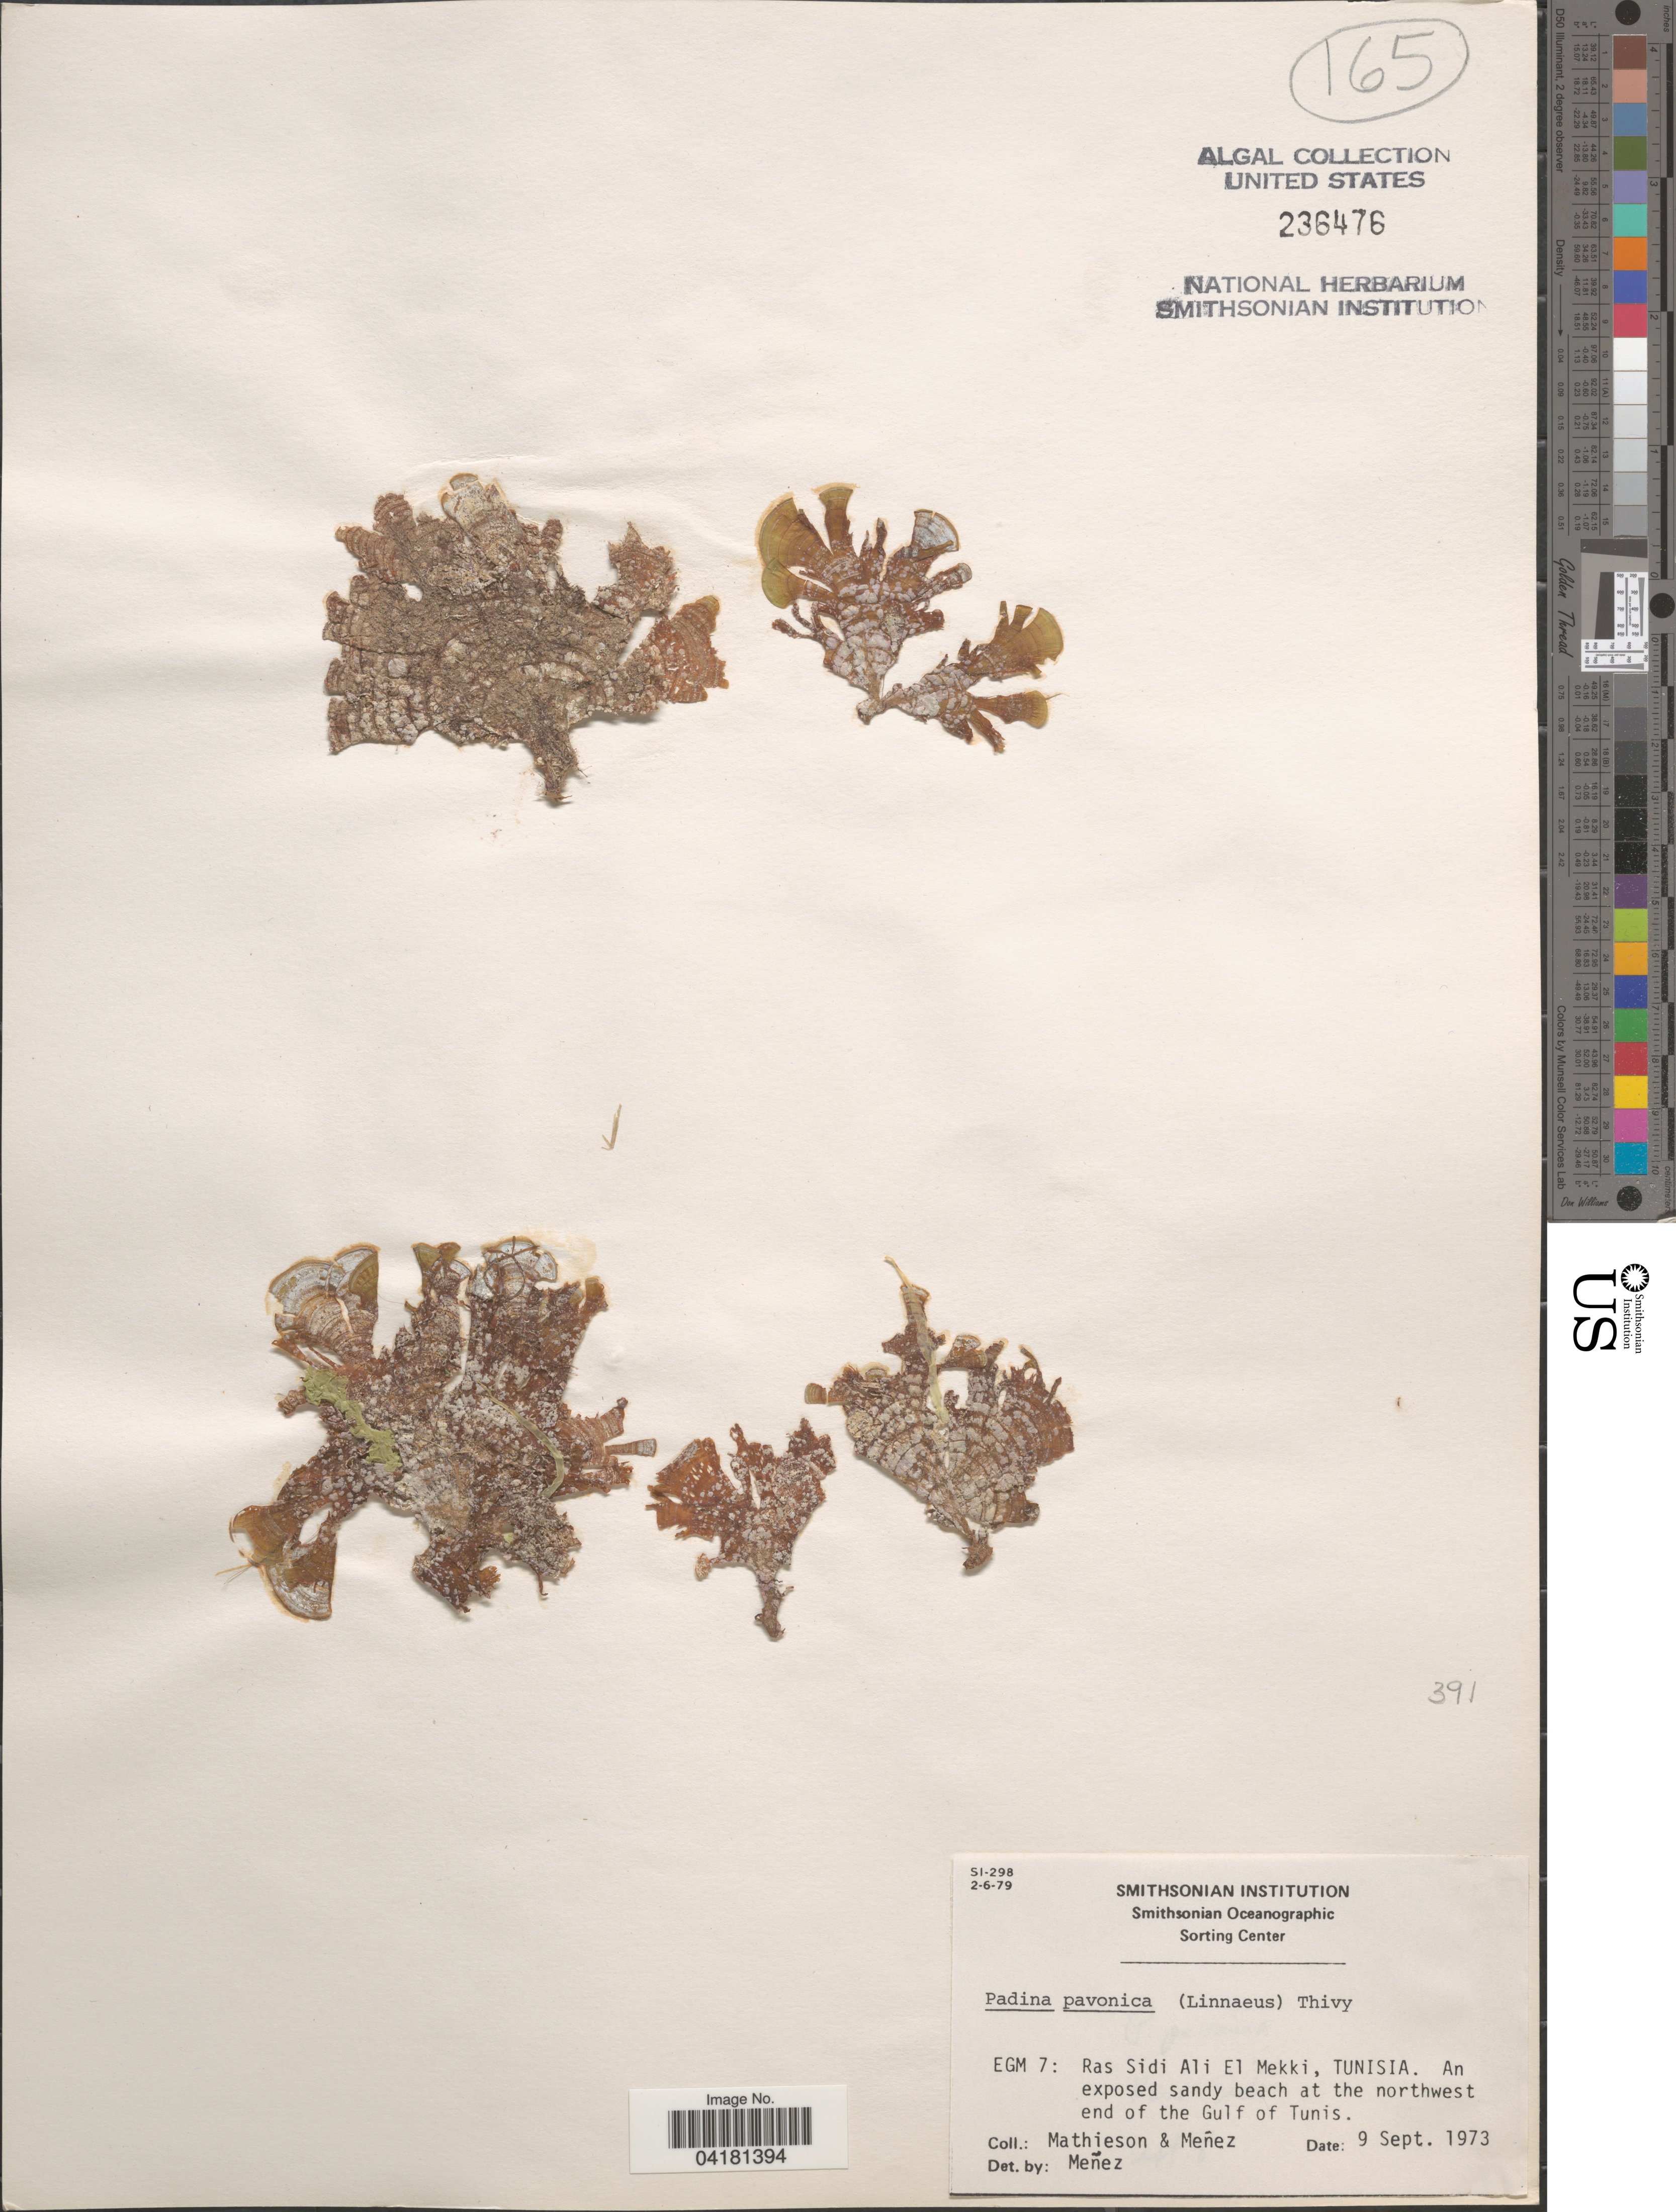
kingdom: Chromista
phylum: Ochrophyta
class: Phaeophyceae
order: Dictyotales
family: Dictyotaceae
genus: Padina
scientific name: Padina pavonica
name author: (L.) Thivy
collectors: Mathieson & Menez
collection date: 1973-09-09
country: Tunisia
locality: EGM 7: Ras Sidi Ali El Mekki, Tunisia. An exposed sandy beach at the northwest end of the Gulf of Tunis.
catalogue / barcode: US 236476